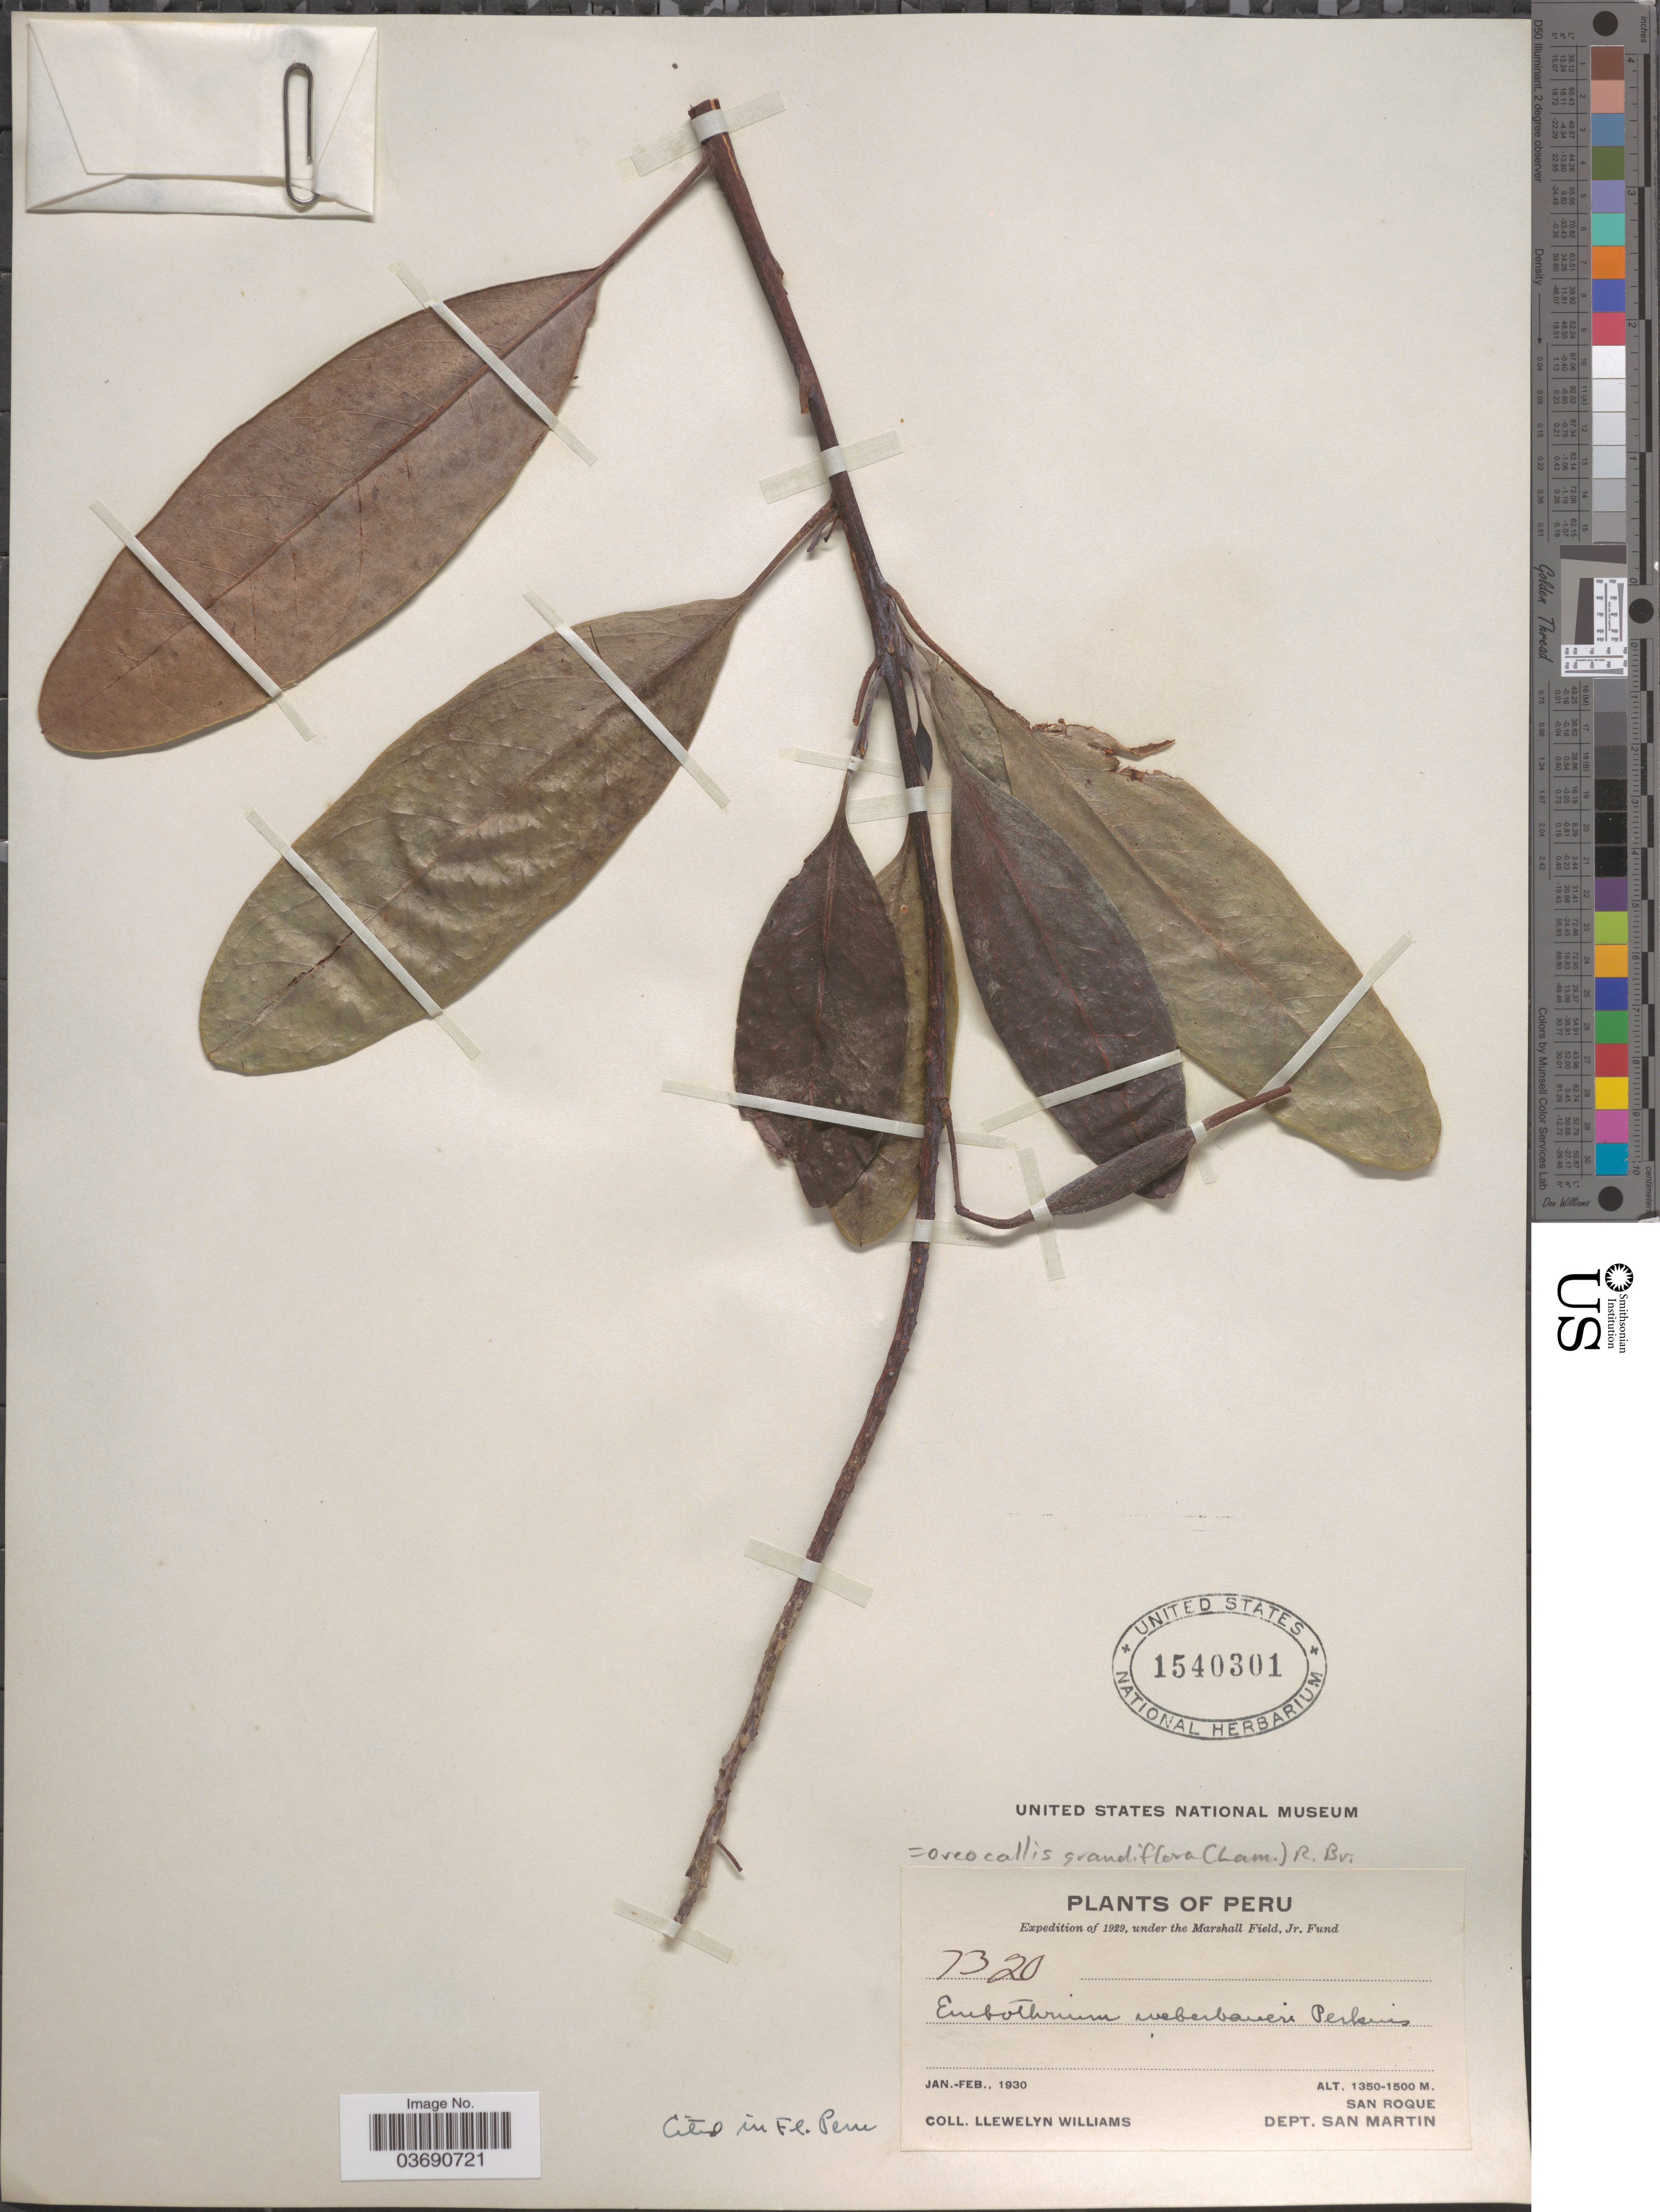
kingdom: Plantae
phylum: Tracheophyta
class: Magnoliopsida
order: Proteales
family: Proteaceae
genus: Oreocallis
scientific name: Oreocallis grandiflora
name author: (Lam.) R. Br.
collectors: Ll. Williams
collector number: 7320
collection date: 1930-01/1930-02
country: Peru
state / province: San Martín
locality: San Roque, Dept. San Martin.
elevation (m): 1350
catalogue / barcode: US 1540301